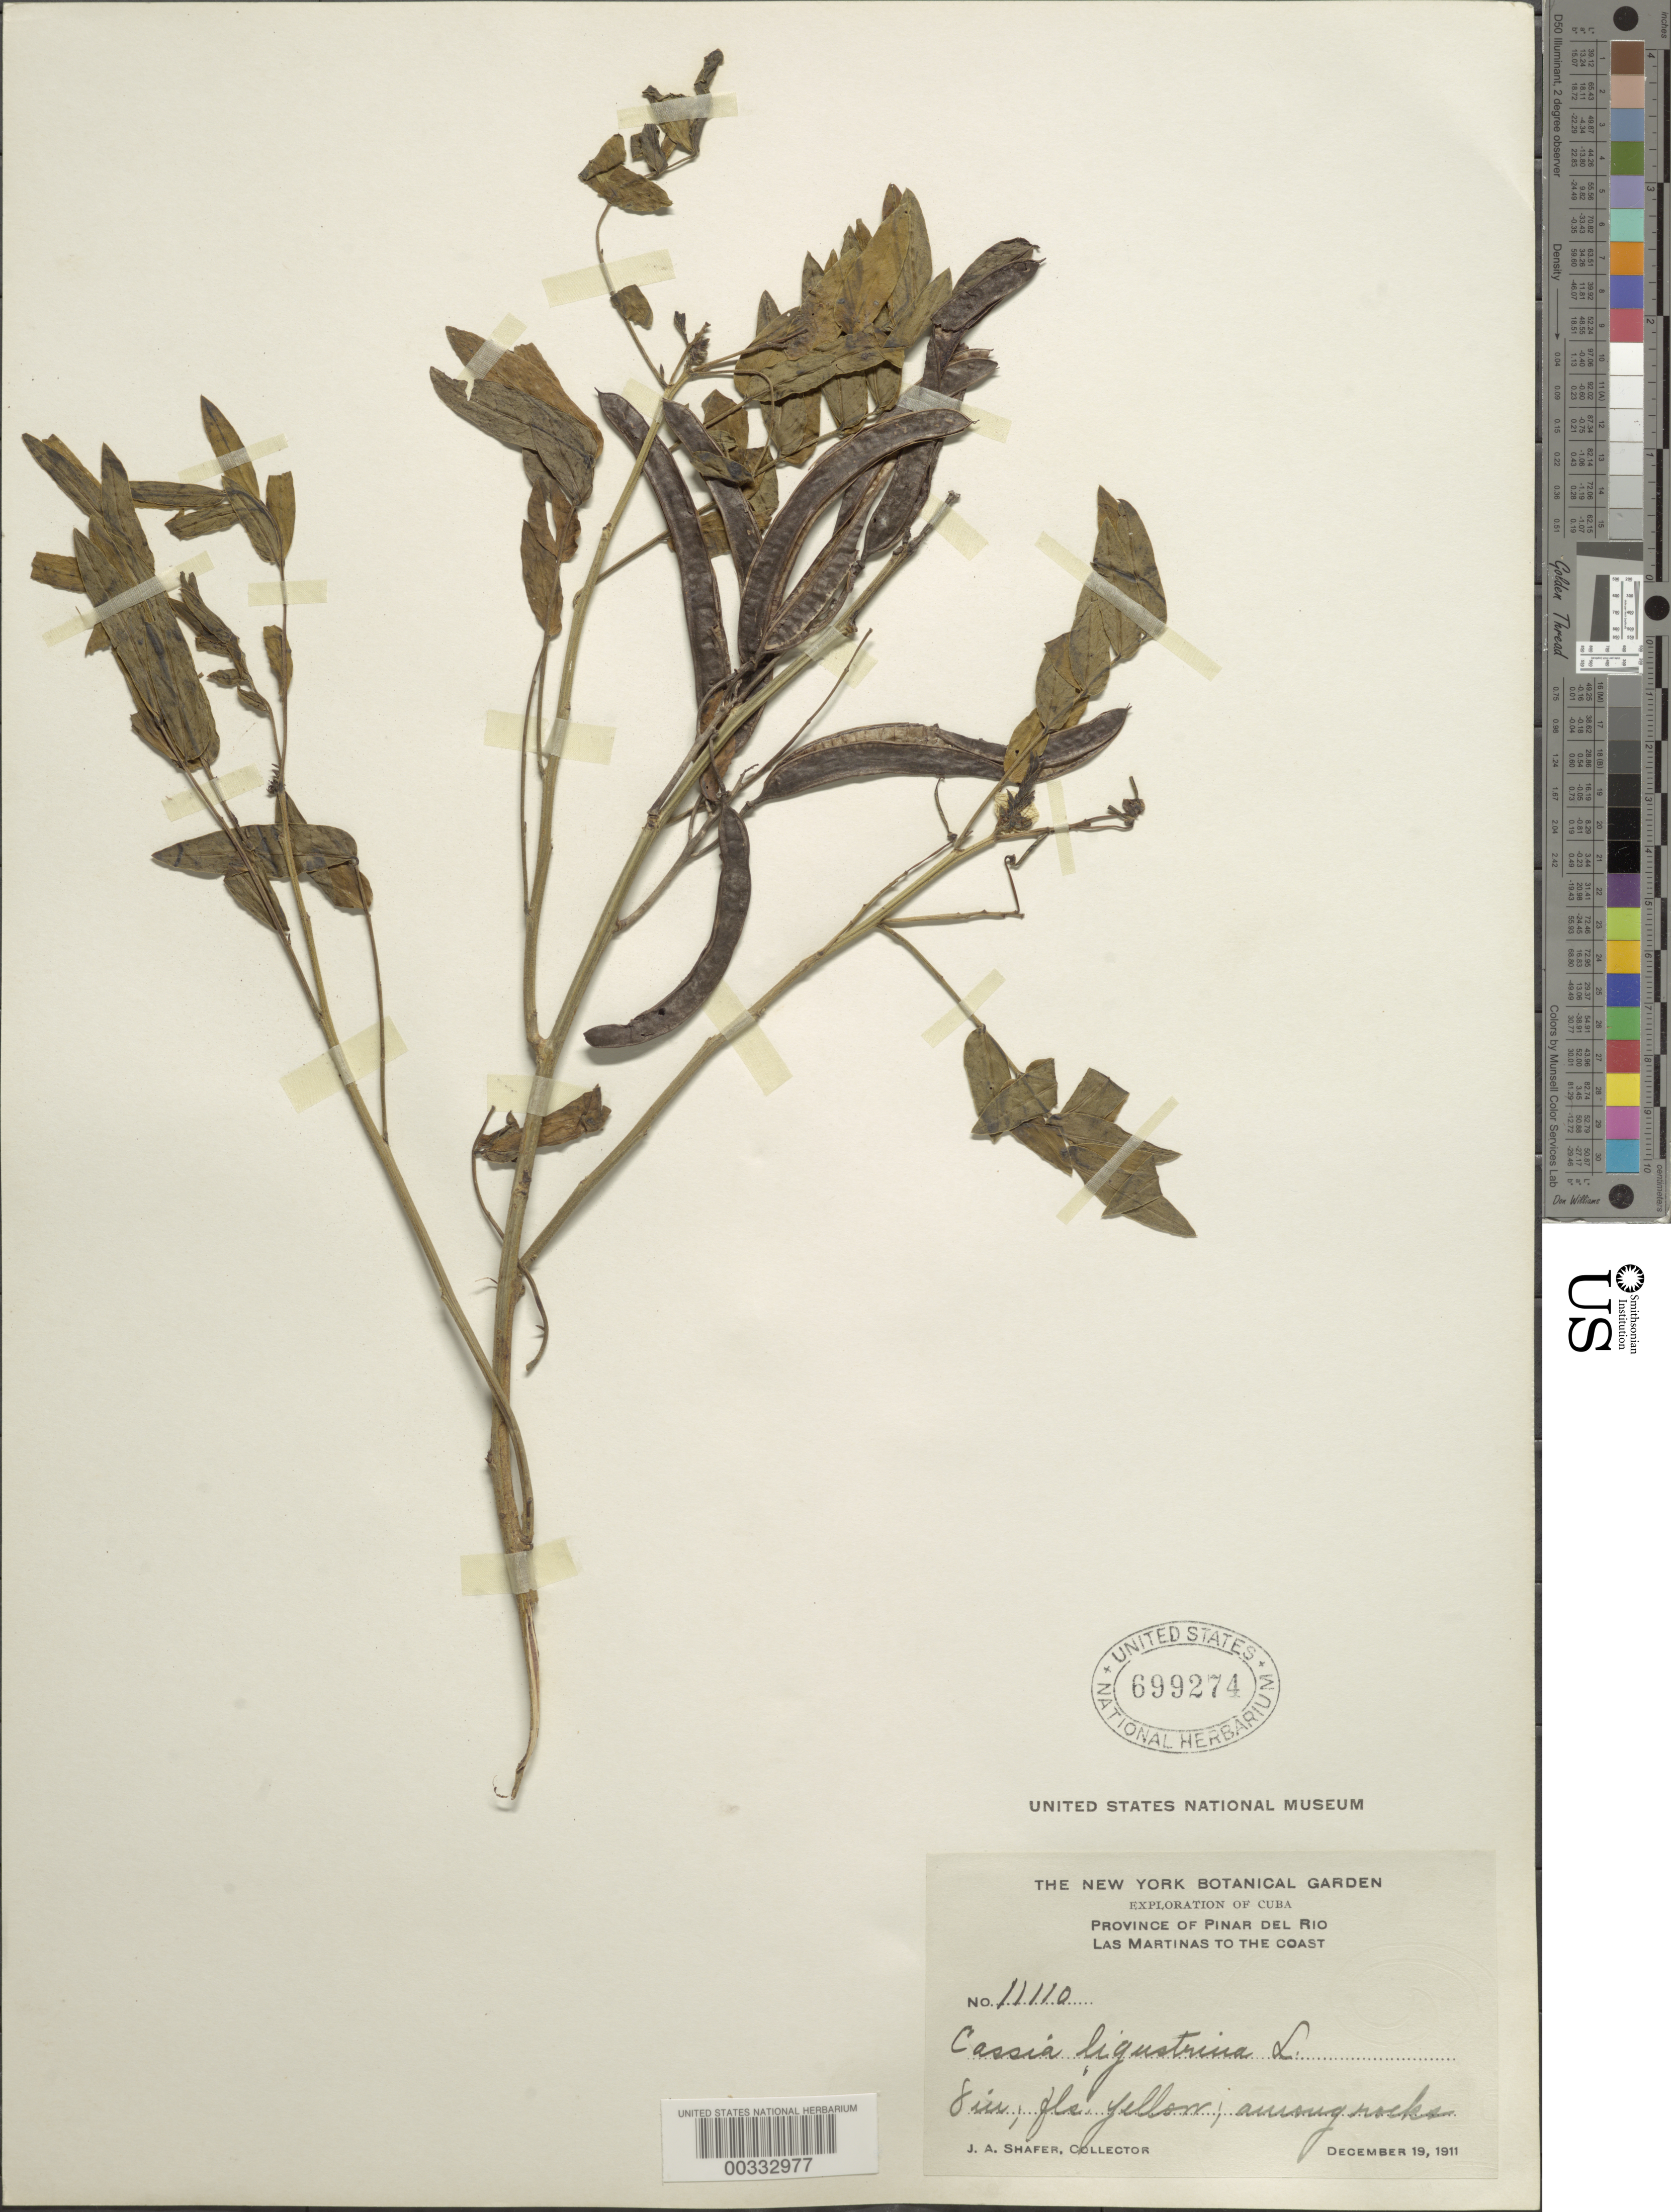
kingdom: Plantae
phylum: Tracheophyta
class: Magnoliopsida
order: Fabales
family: Fabaceae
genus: Senna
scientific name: Senna ligustrina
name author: (L.) H.S. Irwin & Barneby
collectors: J. A. Shafer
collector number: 11110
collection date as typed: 19 Dec 1911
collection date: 1911-12-19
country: Cuba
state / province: Pinar del Río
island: Greater Antilles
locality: Las martinas to the coast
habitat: Amoung rocks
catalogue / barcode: US 699274